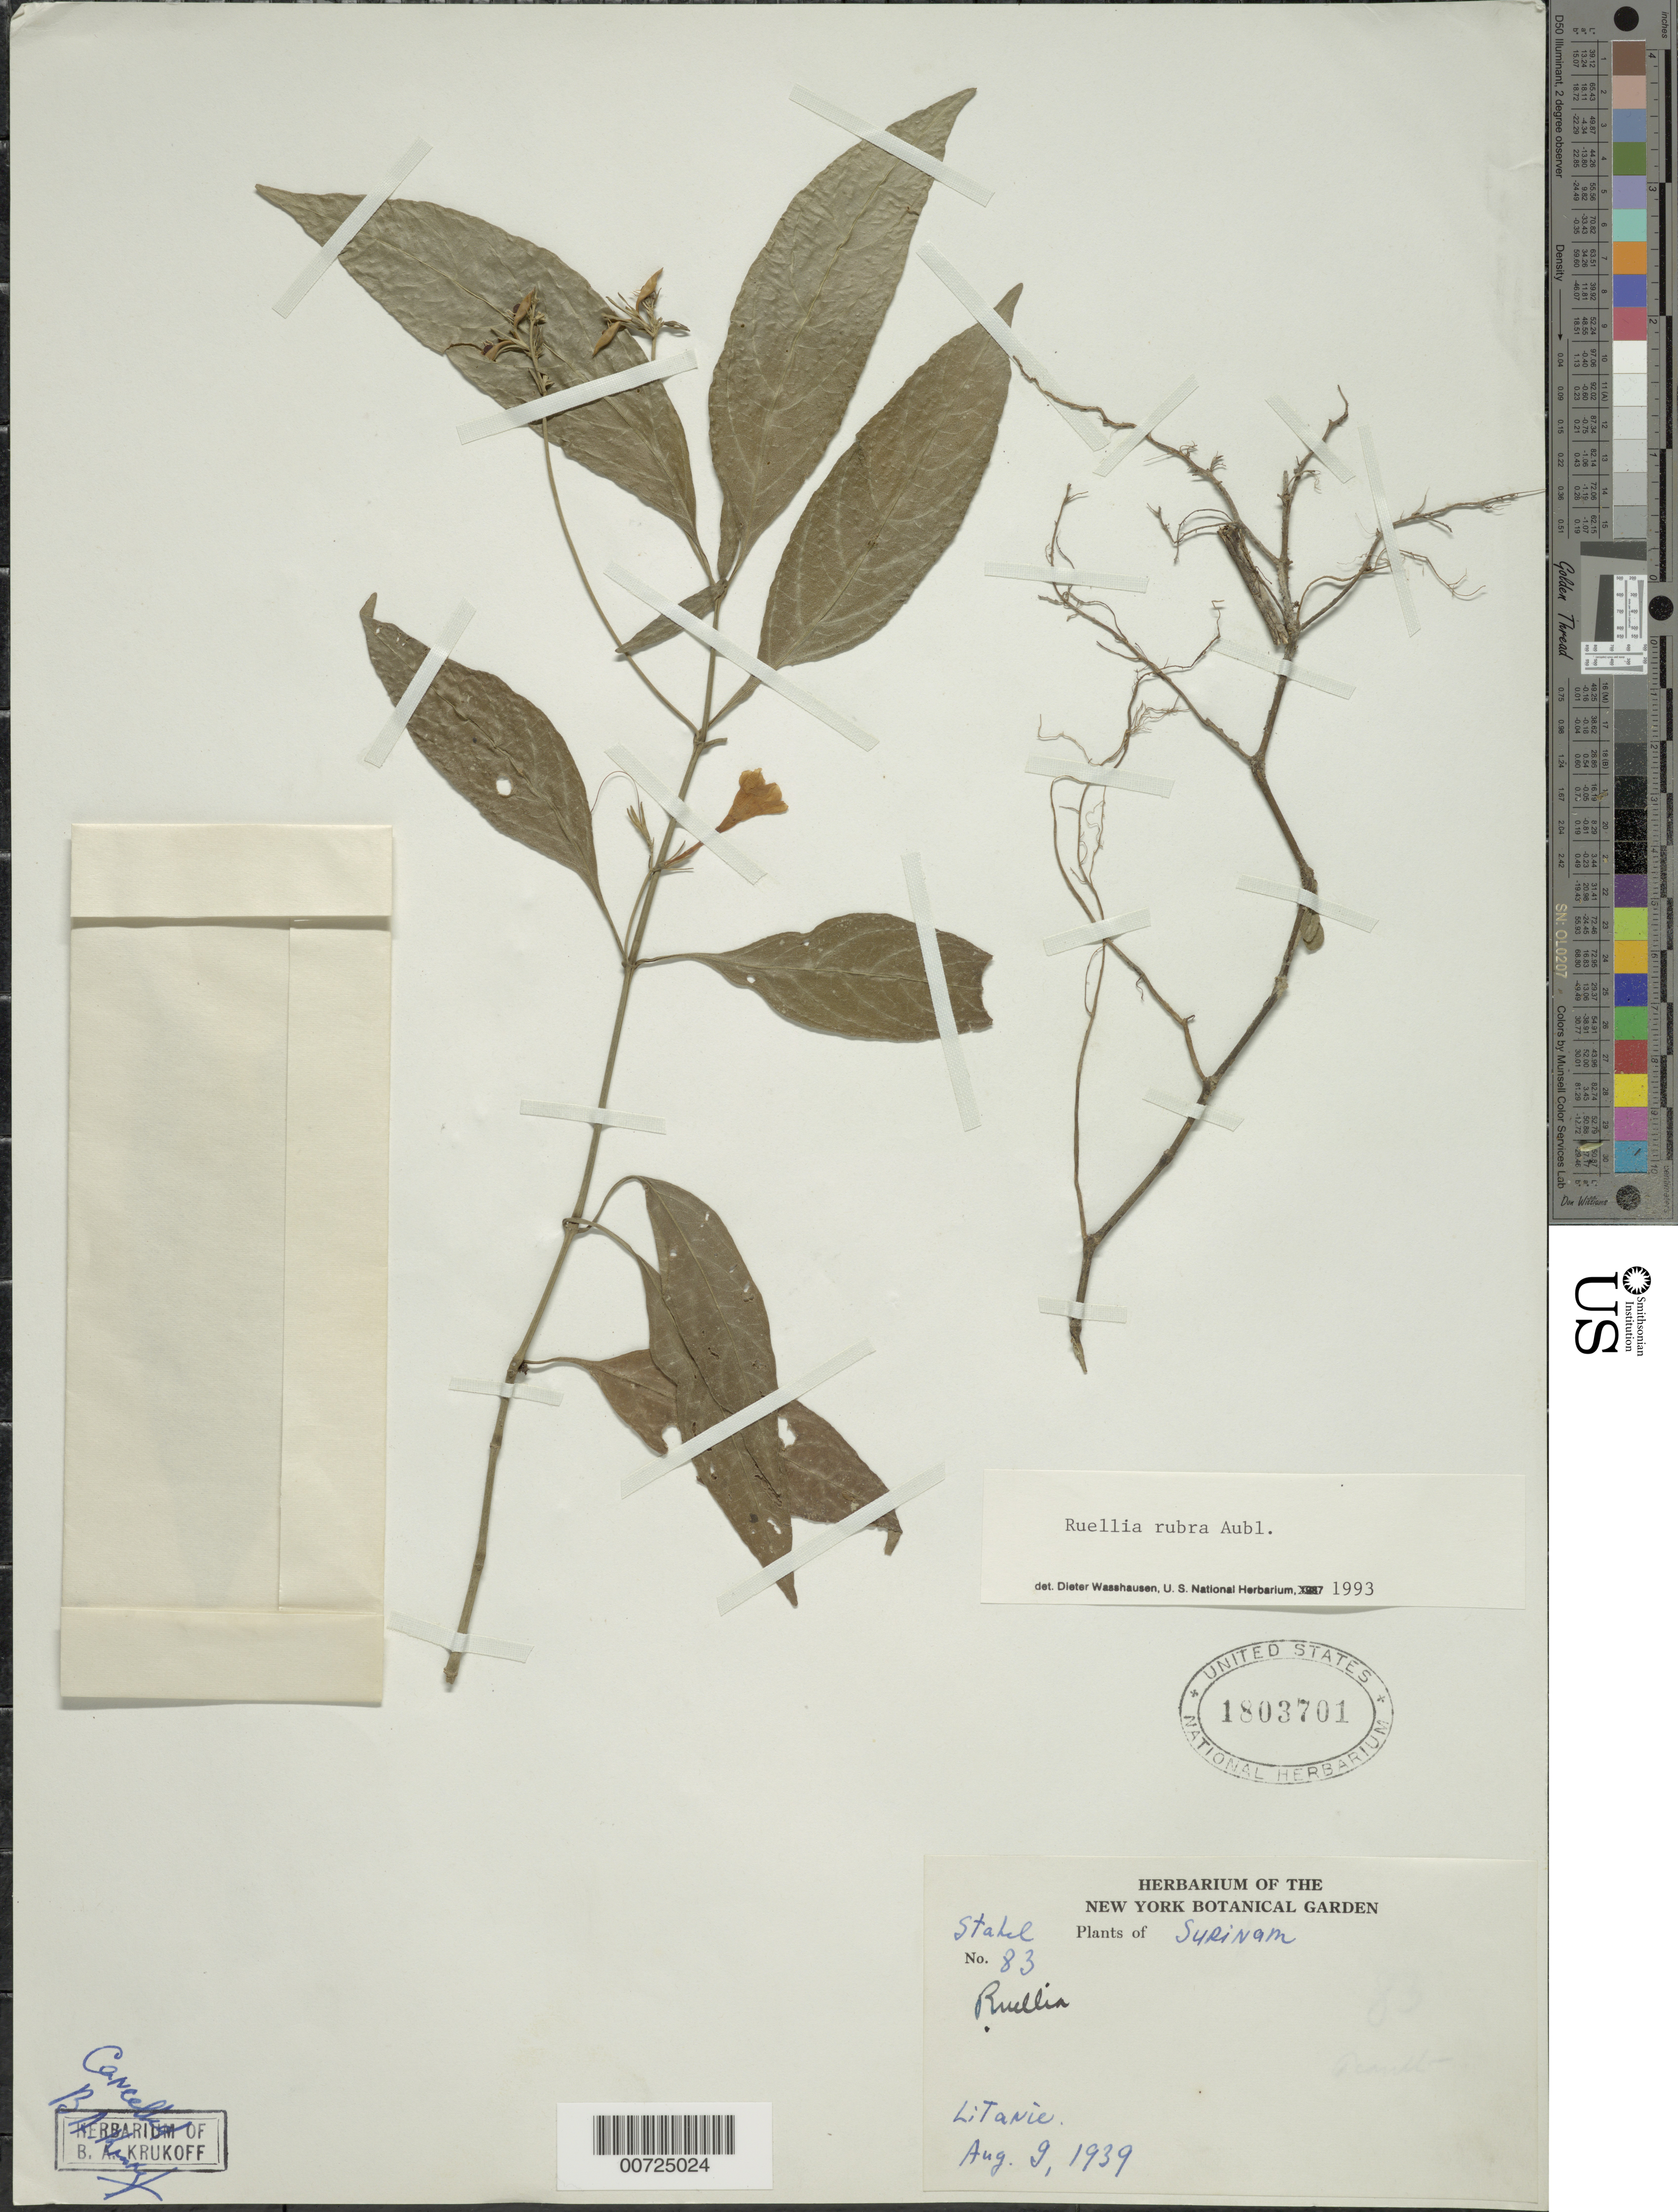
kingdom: Plantae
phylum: Tracheophyta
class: Magnoliopsida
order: Lamiales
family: Acanthaceae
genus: Ruellia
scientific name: Ruellia rubra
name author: Aubl.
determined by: Wasshausen, Dieter C., (BOT), Smithsonian Institution - National Museum of Natural History (UNITED STATES)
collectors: G. Stahel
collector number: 83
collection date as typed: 9-Aug-39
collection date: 1939-08-09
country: Suriname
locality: Litani R.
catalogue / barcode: US 1803701